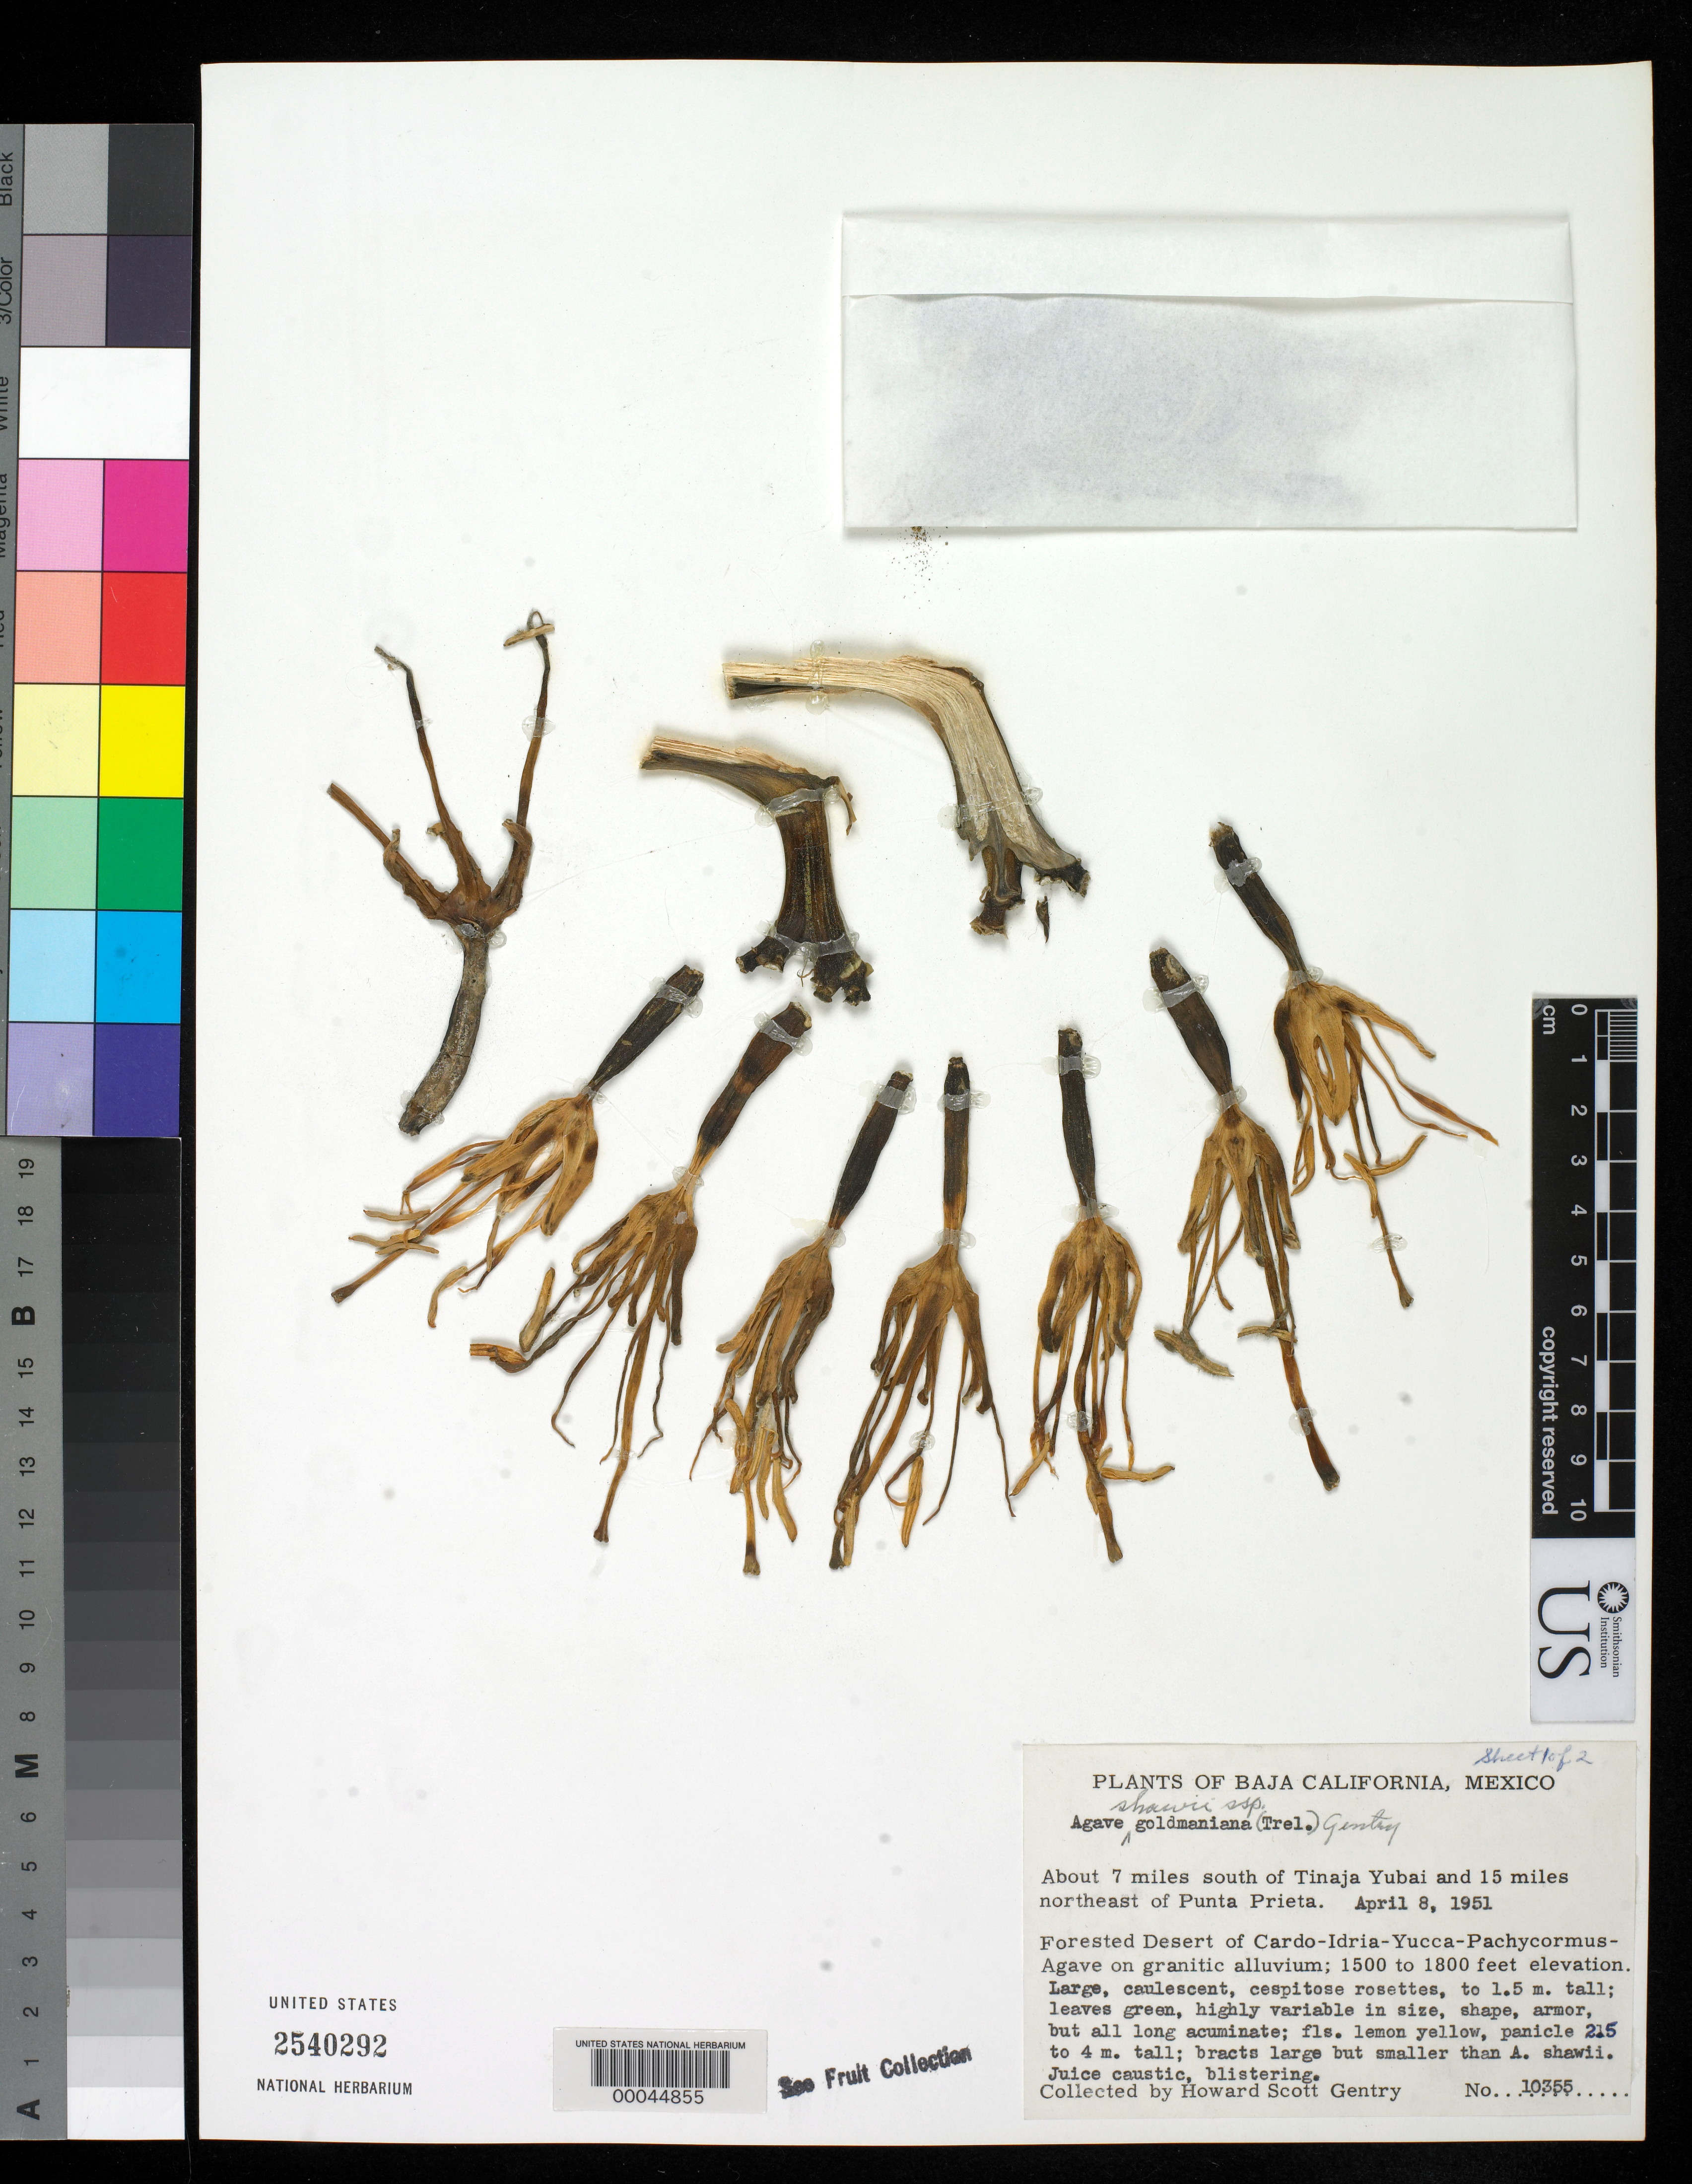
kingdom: Plantae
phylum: Tracheophyta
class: Liliopsida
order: Asparagales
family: Asparagaceae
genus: Agave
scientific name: Agave shawii subsp. goldmaniana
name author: (Trel.) Gentry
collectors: H. S. Gentry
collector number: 10355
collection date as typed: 08 Apr 1951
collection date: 1951-04-08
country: Mexico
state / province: Baja California Norte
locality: About 7 mi S of Tinaja Yubai and 15 mi NE of Punta Prieta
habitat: Forested desert on granitic alluvium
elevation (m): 457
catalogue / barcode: US 2540292